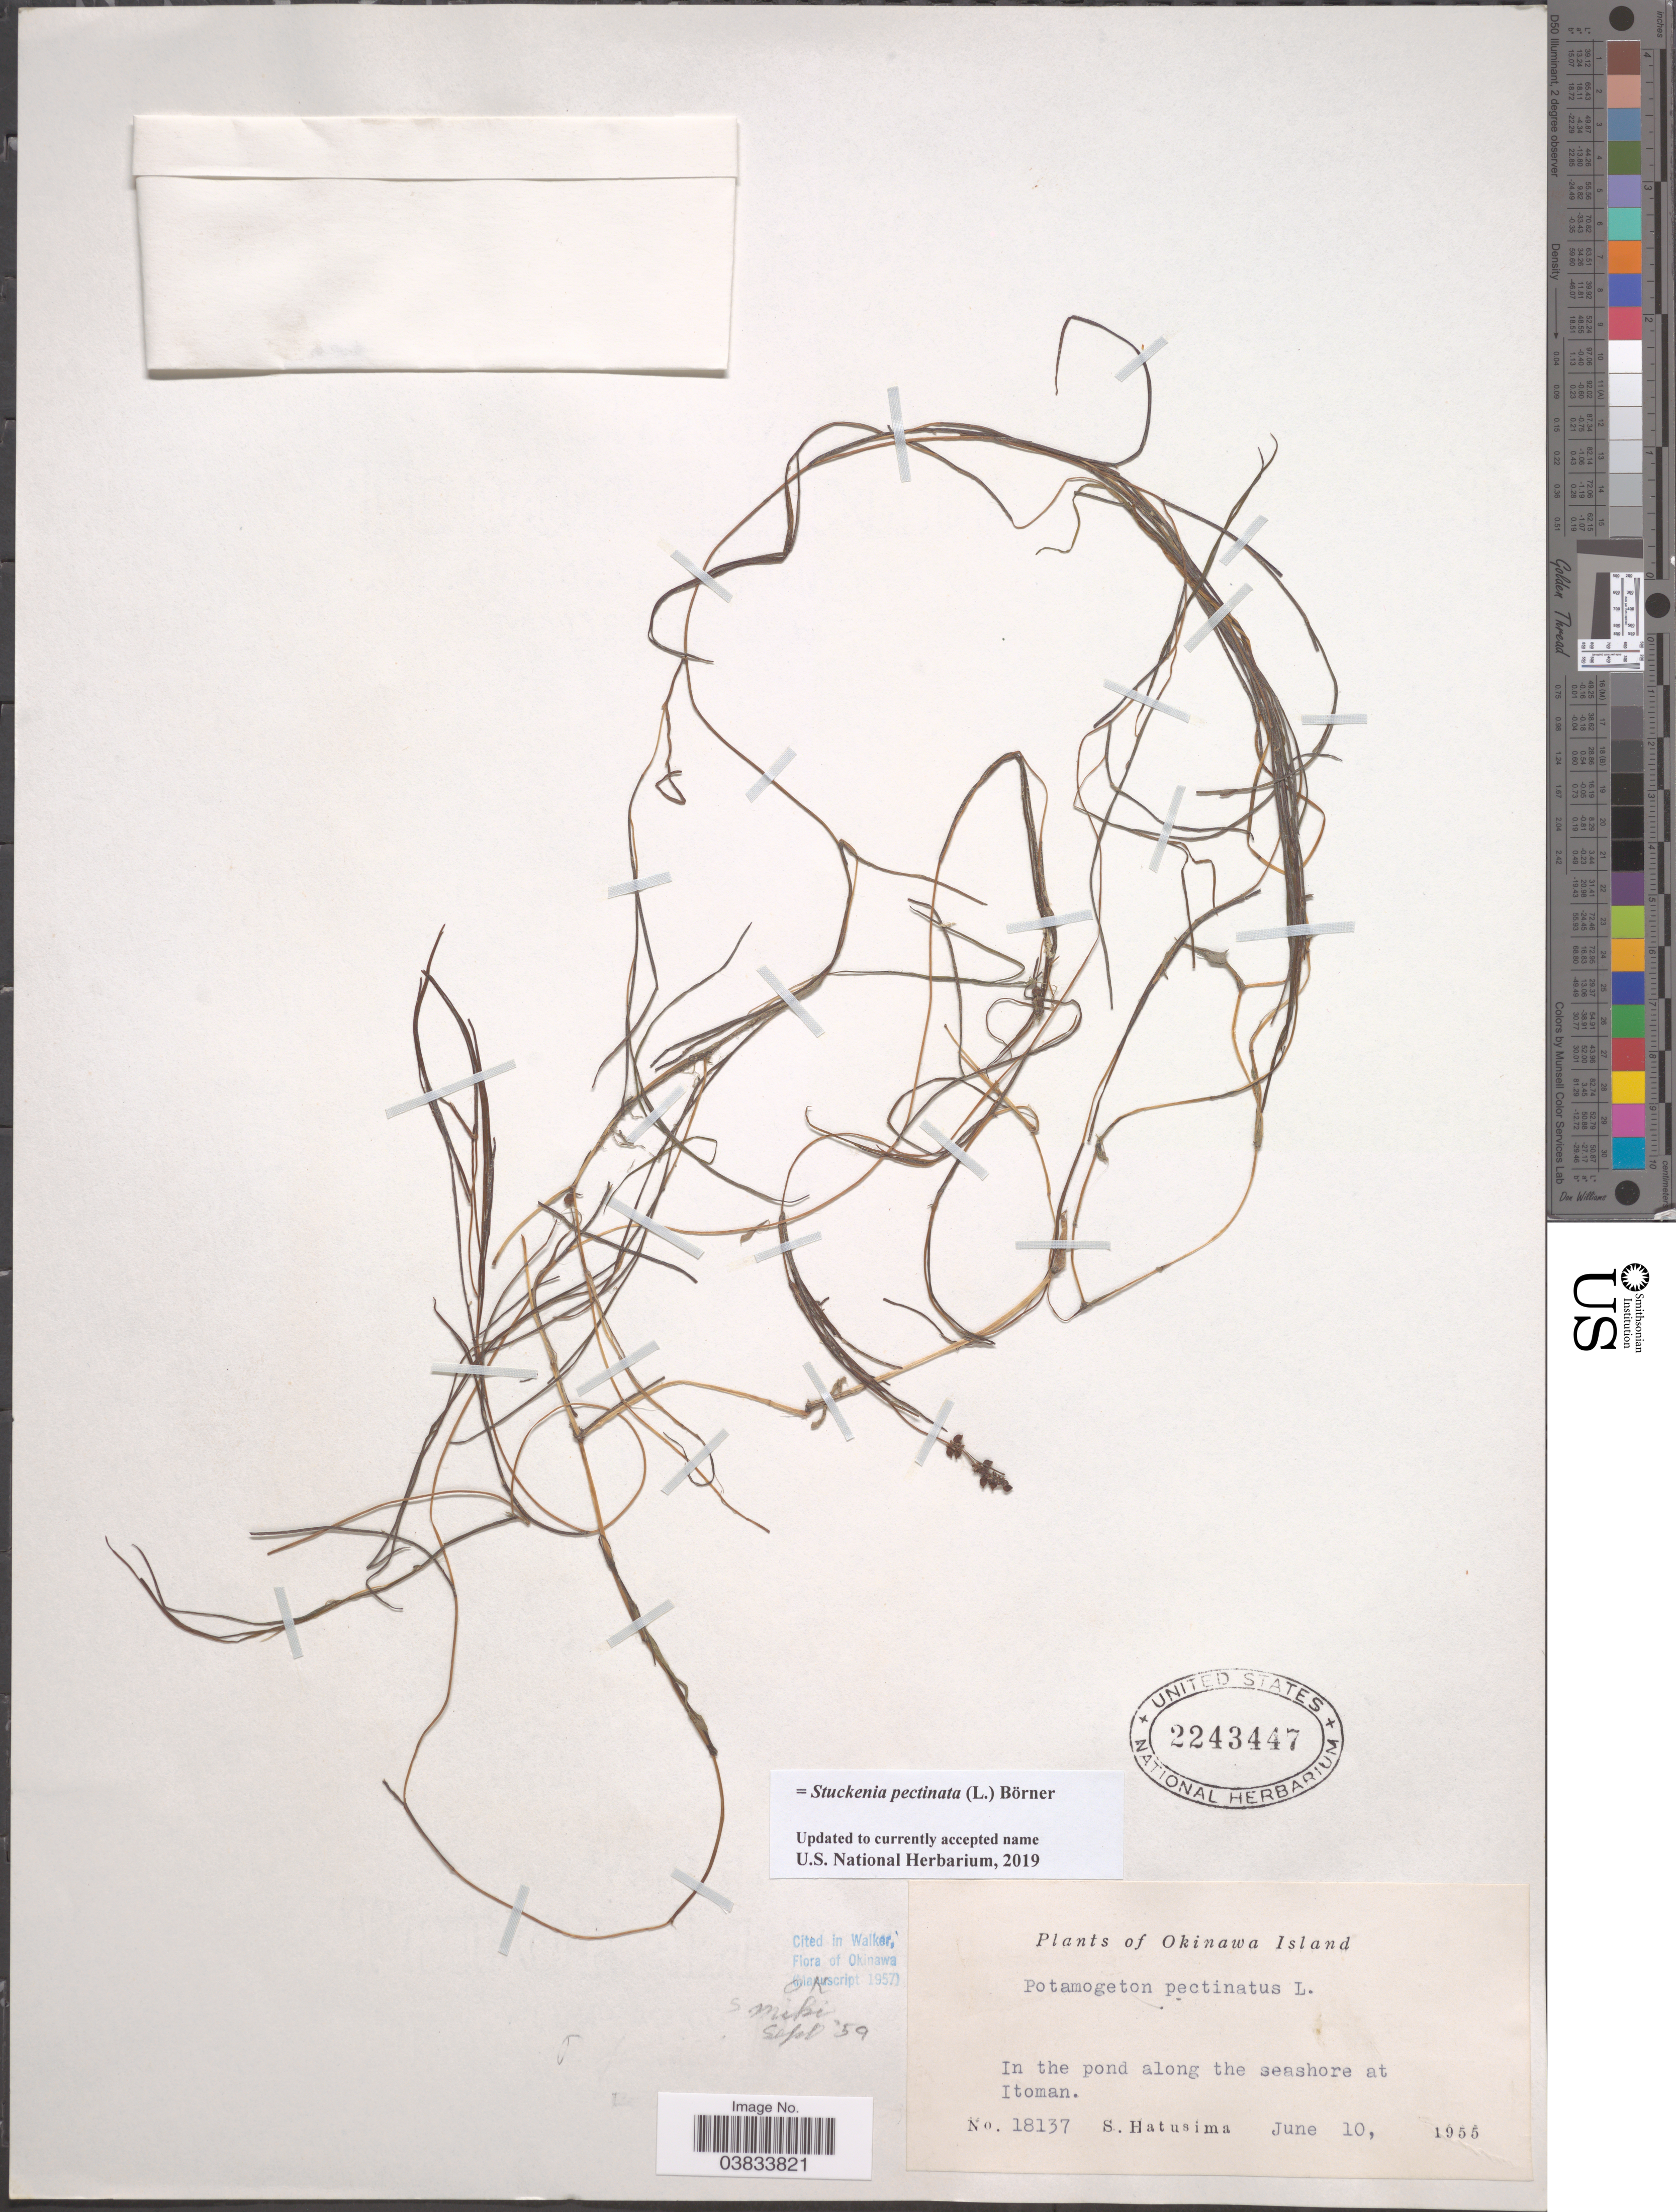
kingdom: Plantae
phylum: Tracheophyta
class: Liliopsida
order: Alismatales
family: Potamogetonaceae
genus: Stuckenia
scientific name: Stuckenia pectinata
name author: (L.) Börner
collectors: S. Hatusima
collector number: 18137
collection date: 1955-06-10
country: Japan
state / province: Okinawa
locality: Okinawa Island. In the pond along the seashore at Itoman.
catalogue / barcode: US 2243447